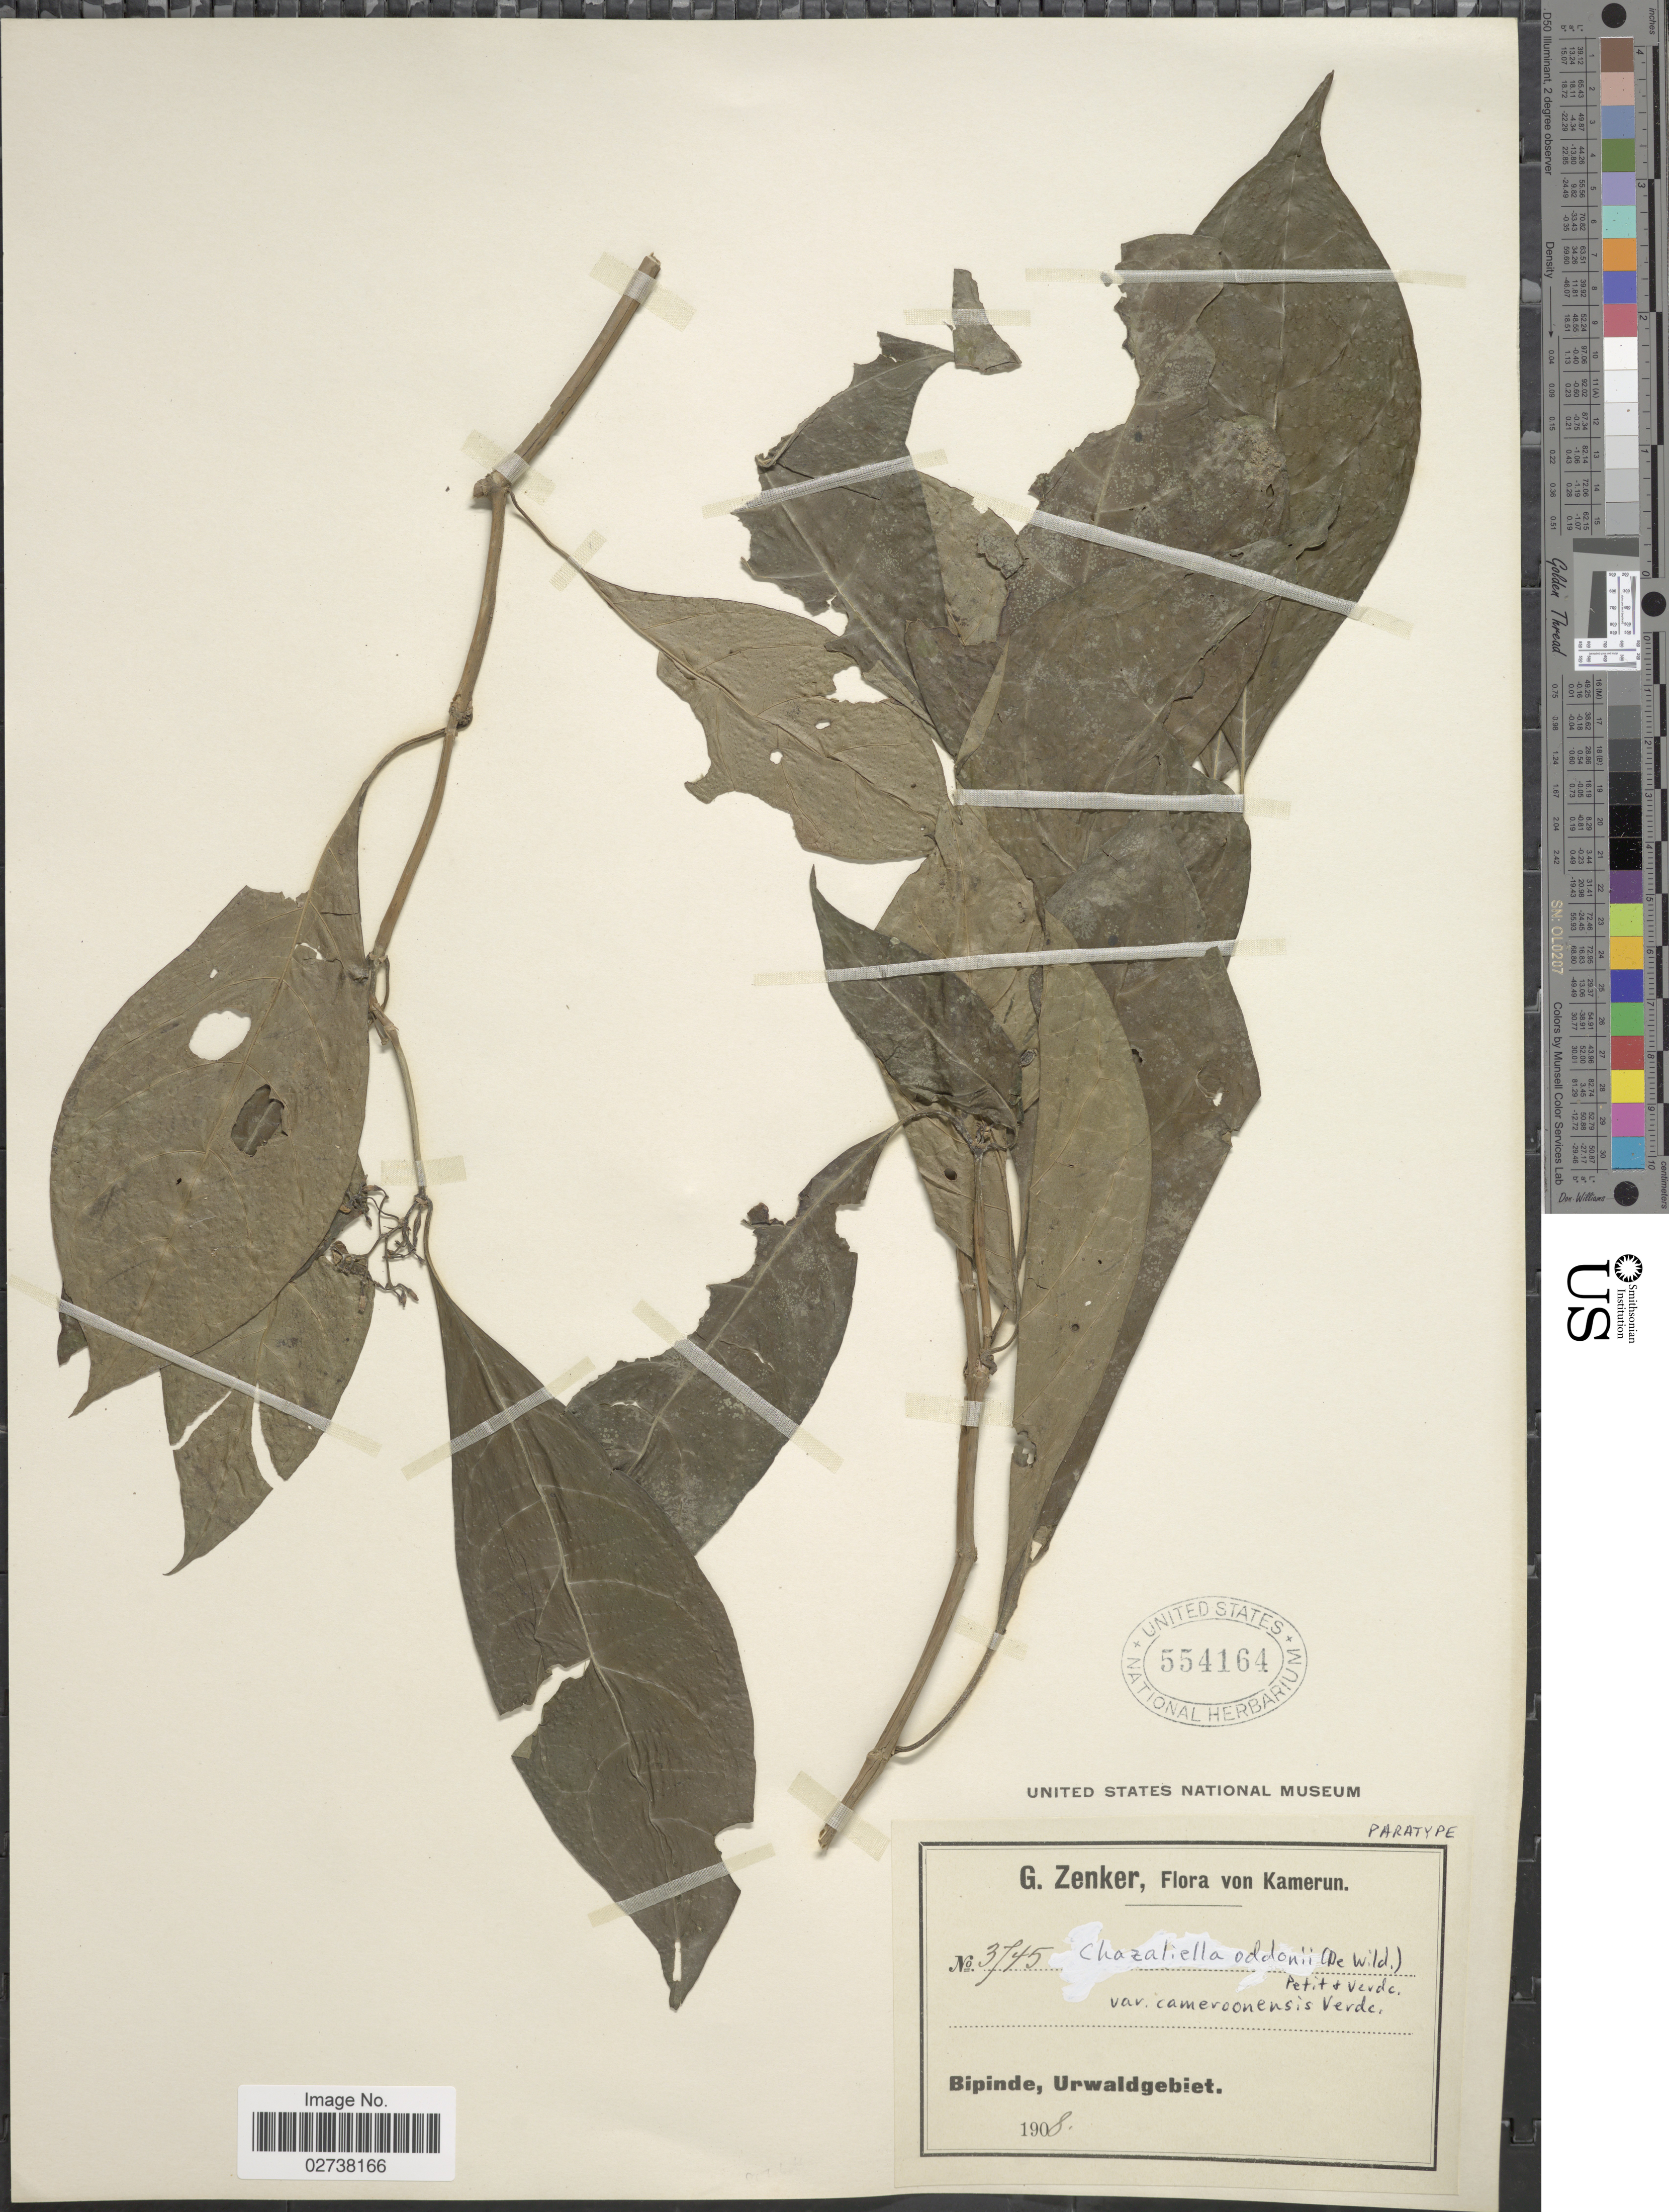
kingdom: Plantae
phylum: Tracheophyta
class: Magnoliopsida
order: Gentianales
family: Rubiaceae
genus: Chazaliella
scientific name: Chazaliella oddonii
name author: (De Wild.) E.M.A. Petit & Verdc.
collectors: G. A. Zenker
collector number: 3745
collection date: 1908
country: Cameroon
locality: Kamerun, Bipinde, Urwaldgebiet.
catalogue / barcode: US 554164